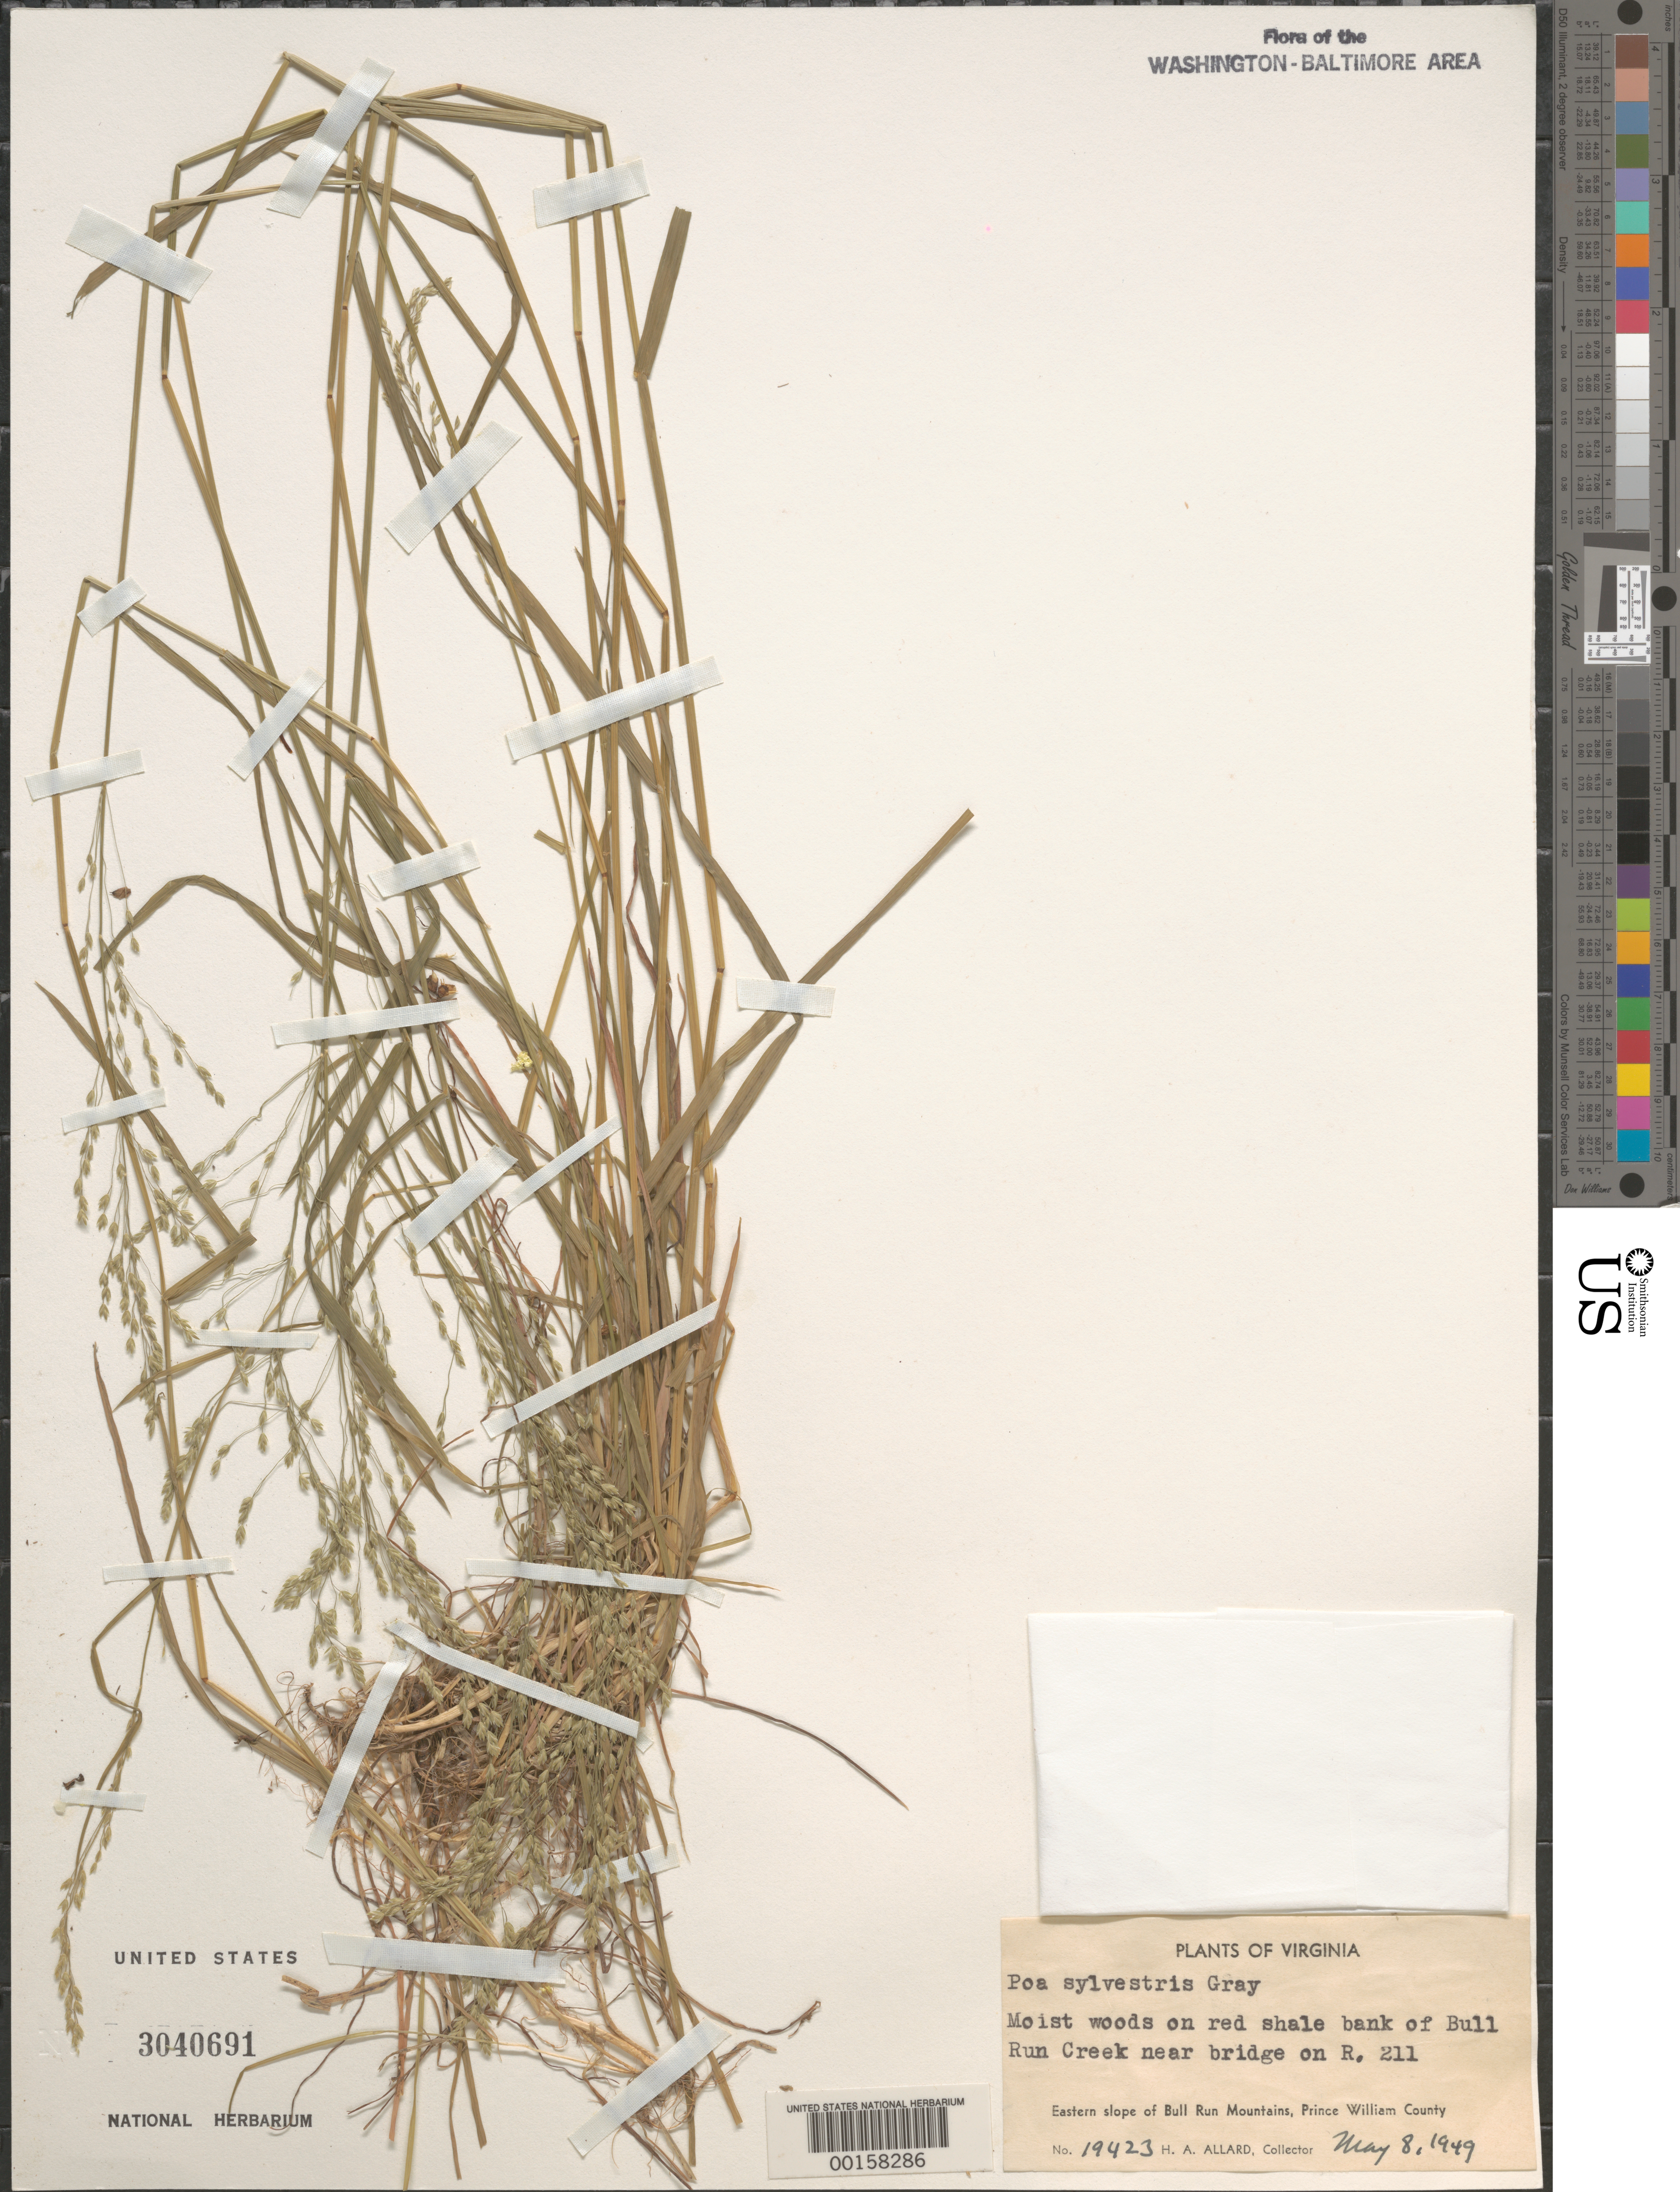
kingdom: Plantae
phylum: Tracheophyta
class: Liliopsida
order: Poales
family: Poaceae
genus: Poa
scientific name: Poa sylvestris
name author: A. Gray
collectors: H. A. Allard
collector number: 19423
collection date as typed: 08 May 1949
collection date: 1949-05-08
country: United States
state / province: Virginia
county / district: Prince William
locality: Mountains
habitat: Moist woods on red shale bank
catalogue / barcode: US 3040691